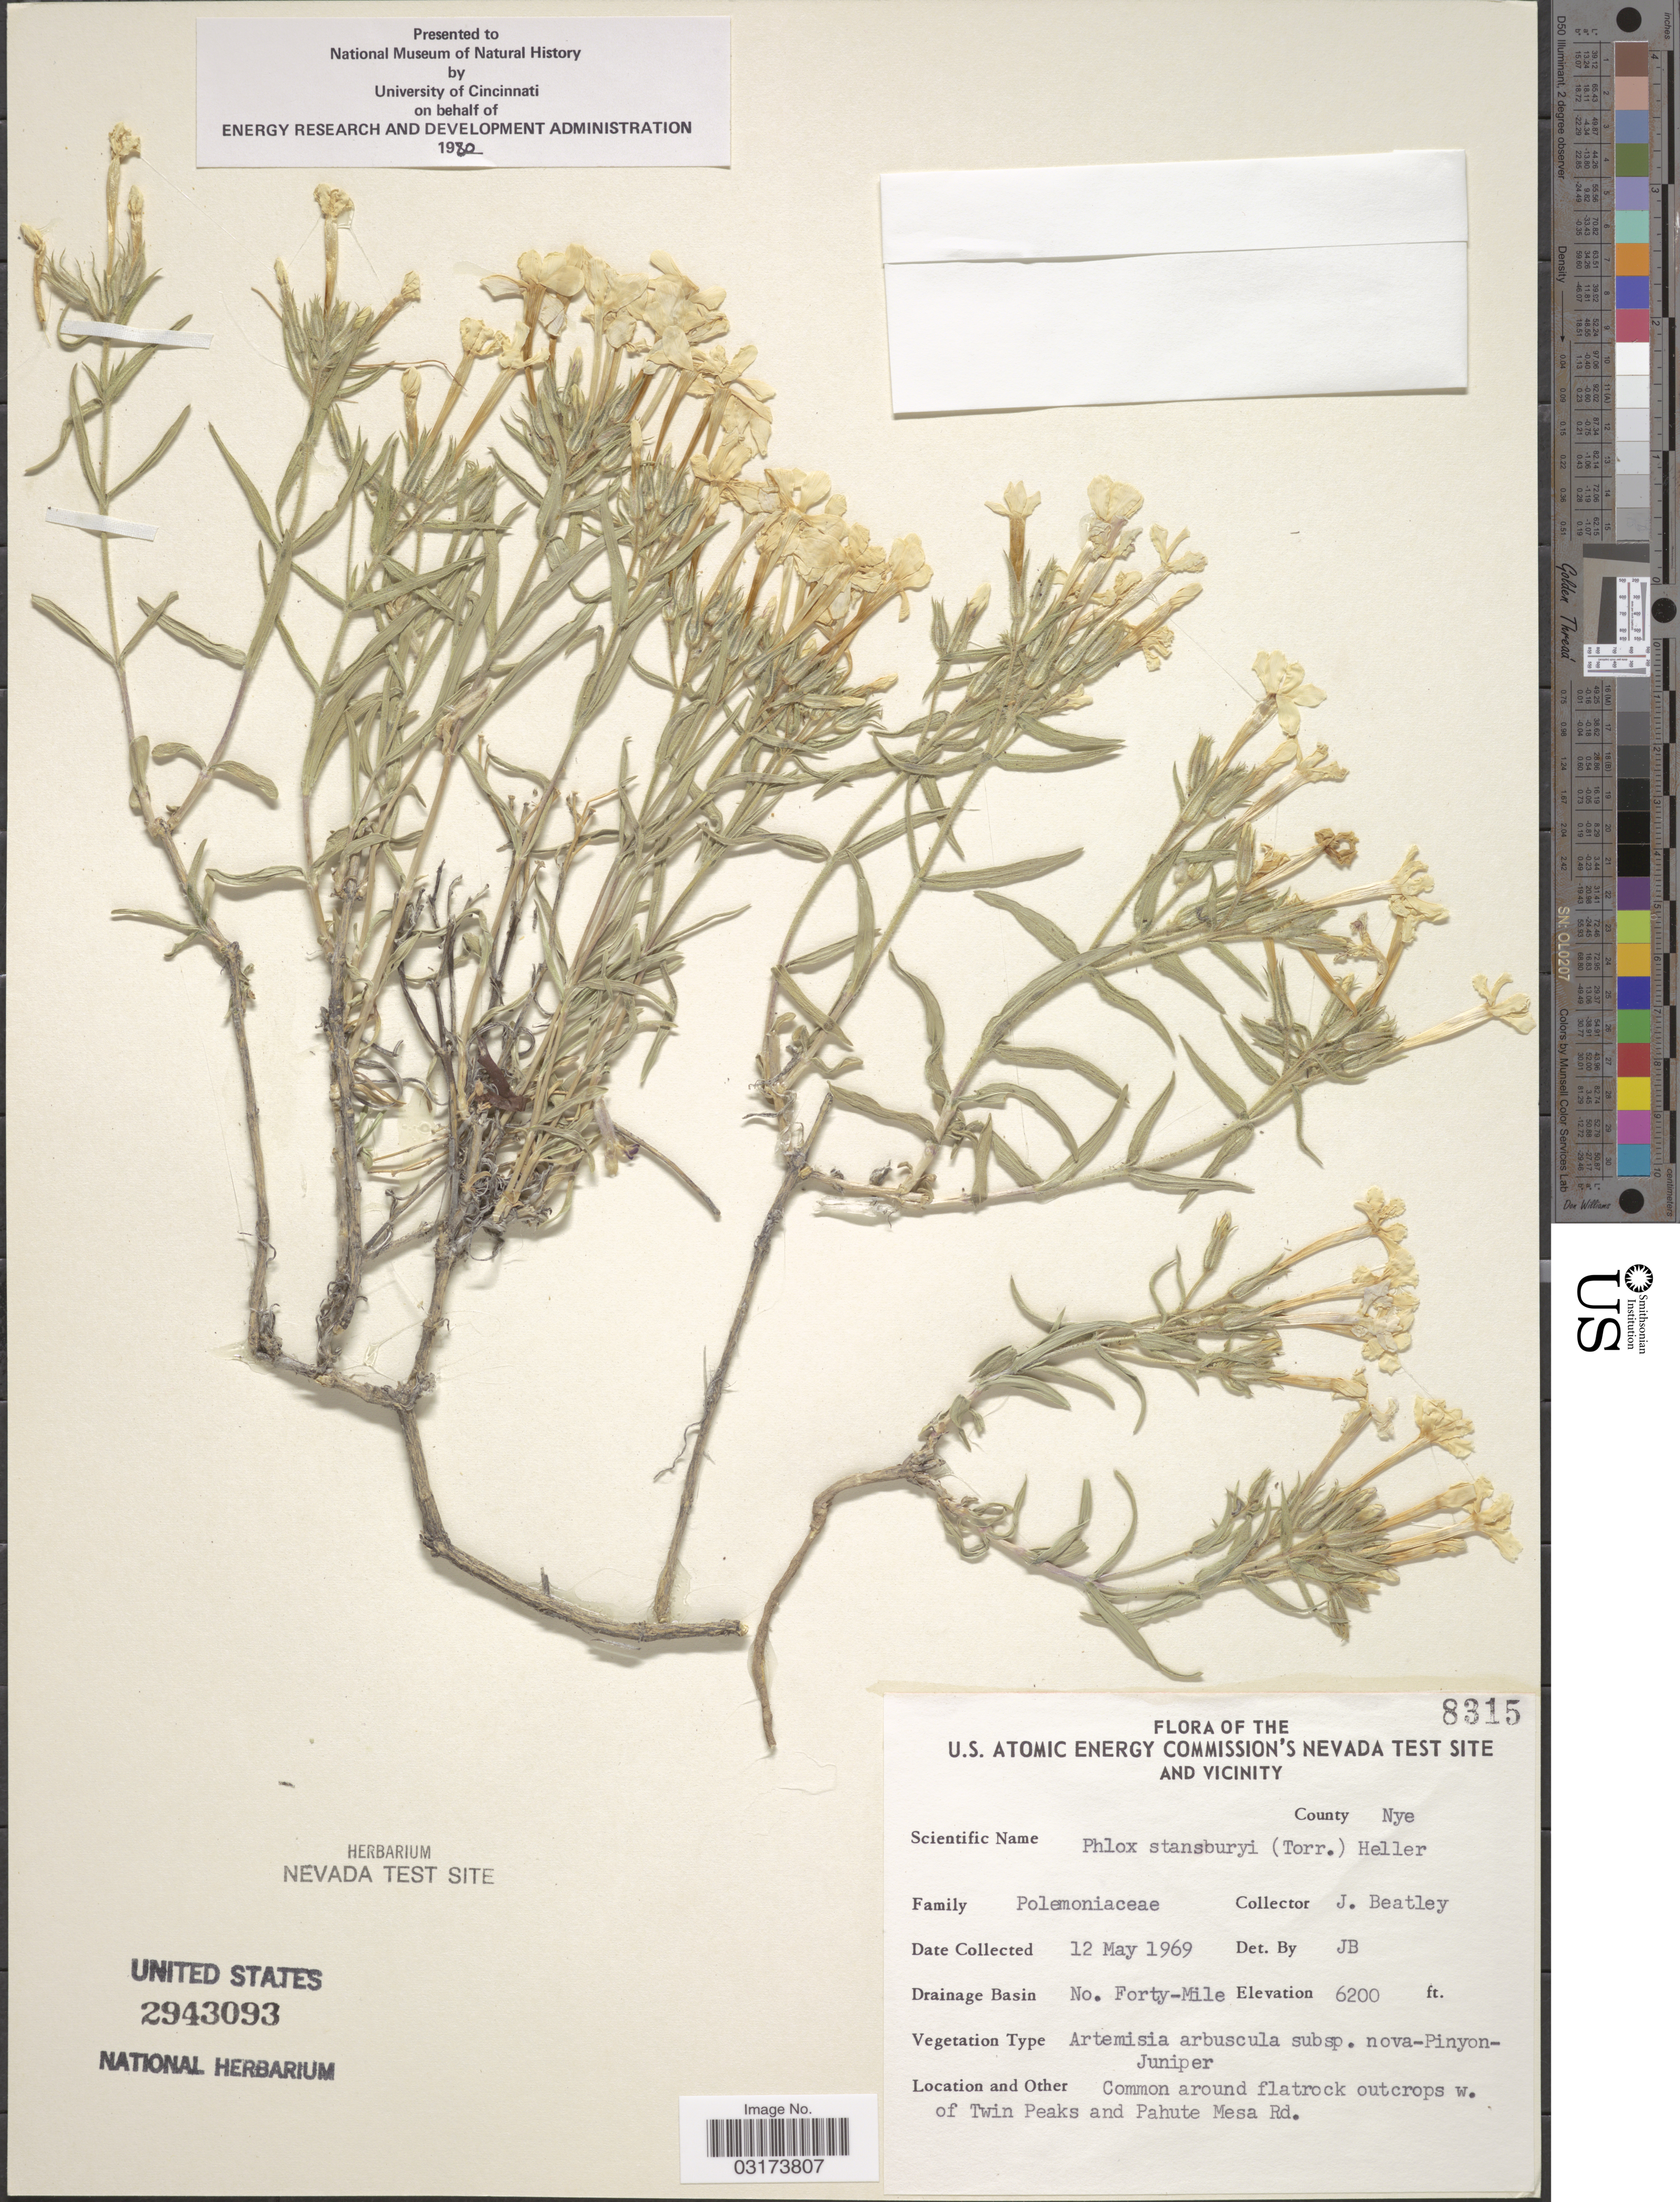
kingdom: Plantae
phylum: Tracheophyta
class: Magnoliopsida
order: Ericales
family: Polemoniaceae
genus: Phlox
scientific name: Phlox stansburyi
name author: (Torr.) A. Heller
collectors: J. C. Beatley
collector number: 8315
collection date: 1969-05-12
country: United States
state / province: Nevada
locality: U.S. Atomic Energy Commision's Nevada Test Site and Vicinity. County Nye. Drainage No. Forty-Mile. w. of Twin Peaks and Pahute Mesa Rd.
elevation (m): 1890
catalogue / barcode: US 2943093